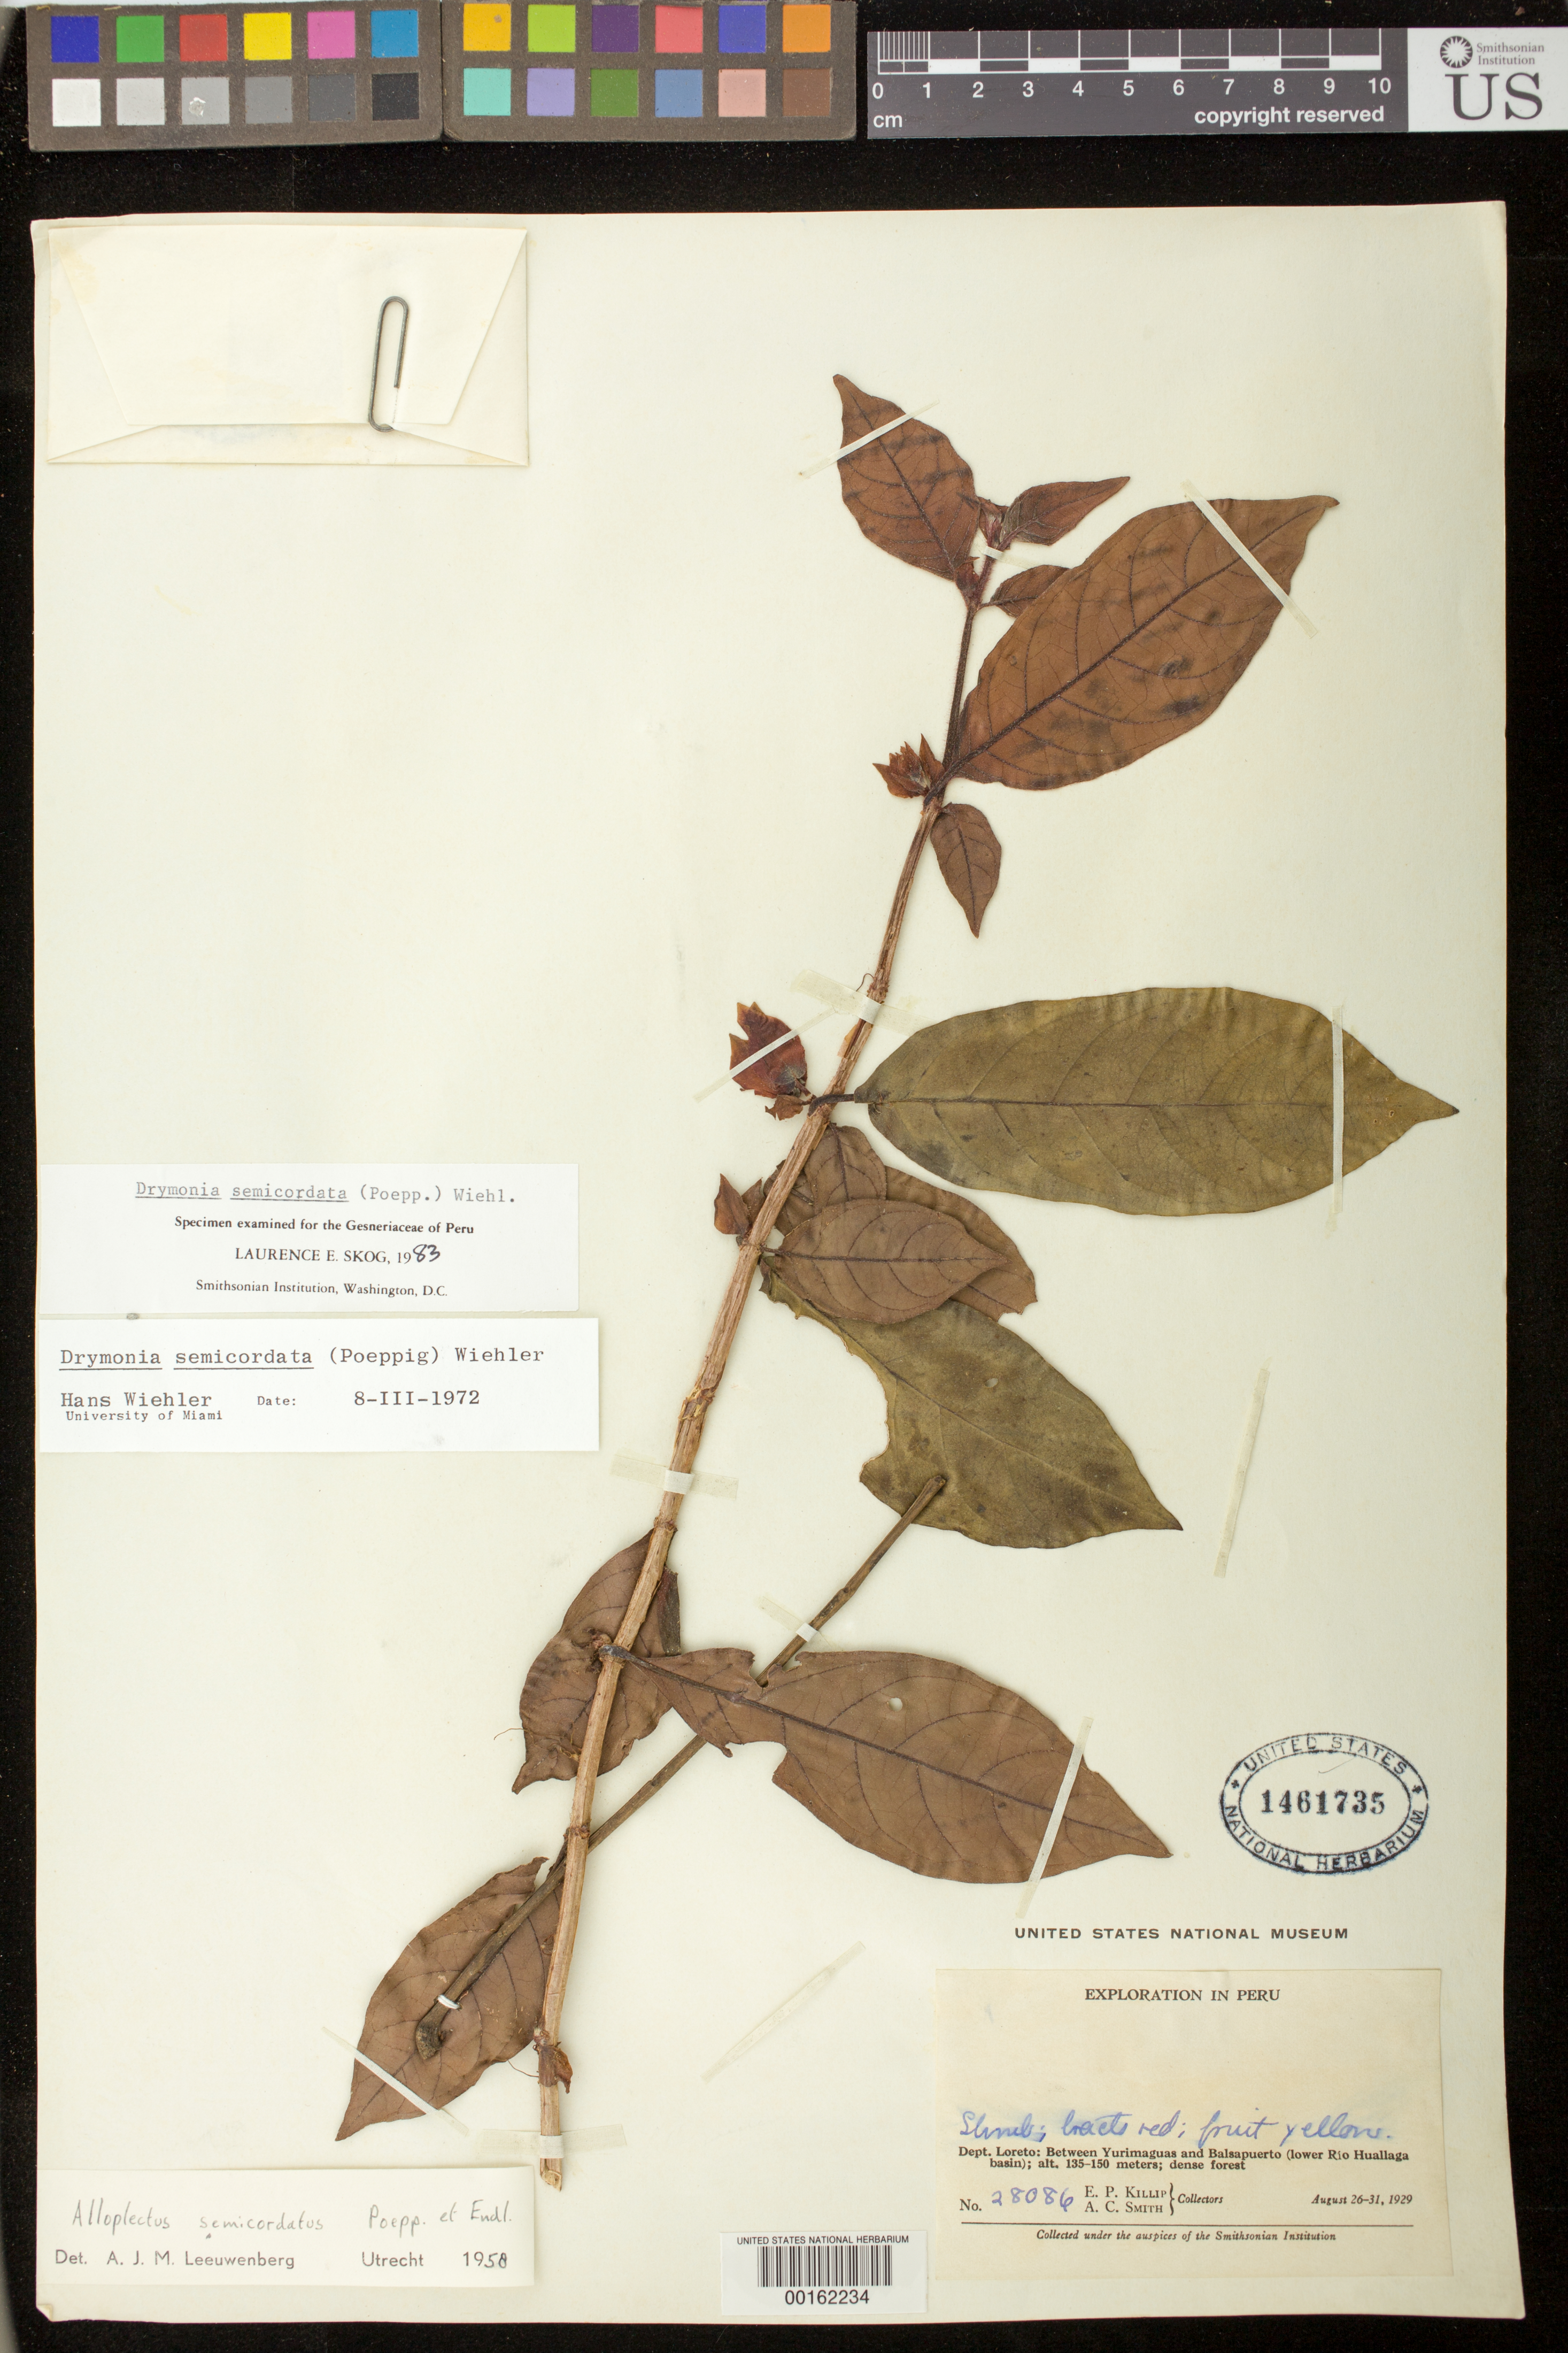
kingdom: Plantae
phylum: Tracheophyta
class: Magnoliopsida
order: Lamiales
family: Gesneriaceae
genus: Drymonia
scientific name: Drymonia semicordata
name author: (Poepp.) Wiehler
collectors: E. P. Killip & A. C. Smith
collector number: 28086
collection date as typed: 26-31 Aug 1929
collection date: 1929-08-26/1929-08-31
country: Peru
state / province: Loreto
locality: Between Yurimaguas and Balsapuerto (lower Rio Huallaga basin)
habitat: Dense forest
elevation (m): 135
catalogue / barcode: US 1461735